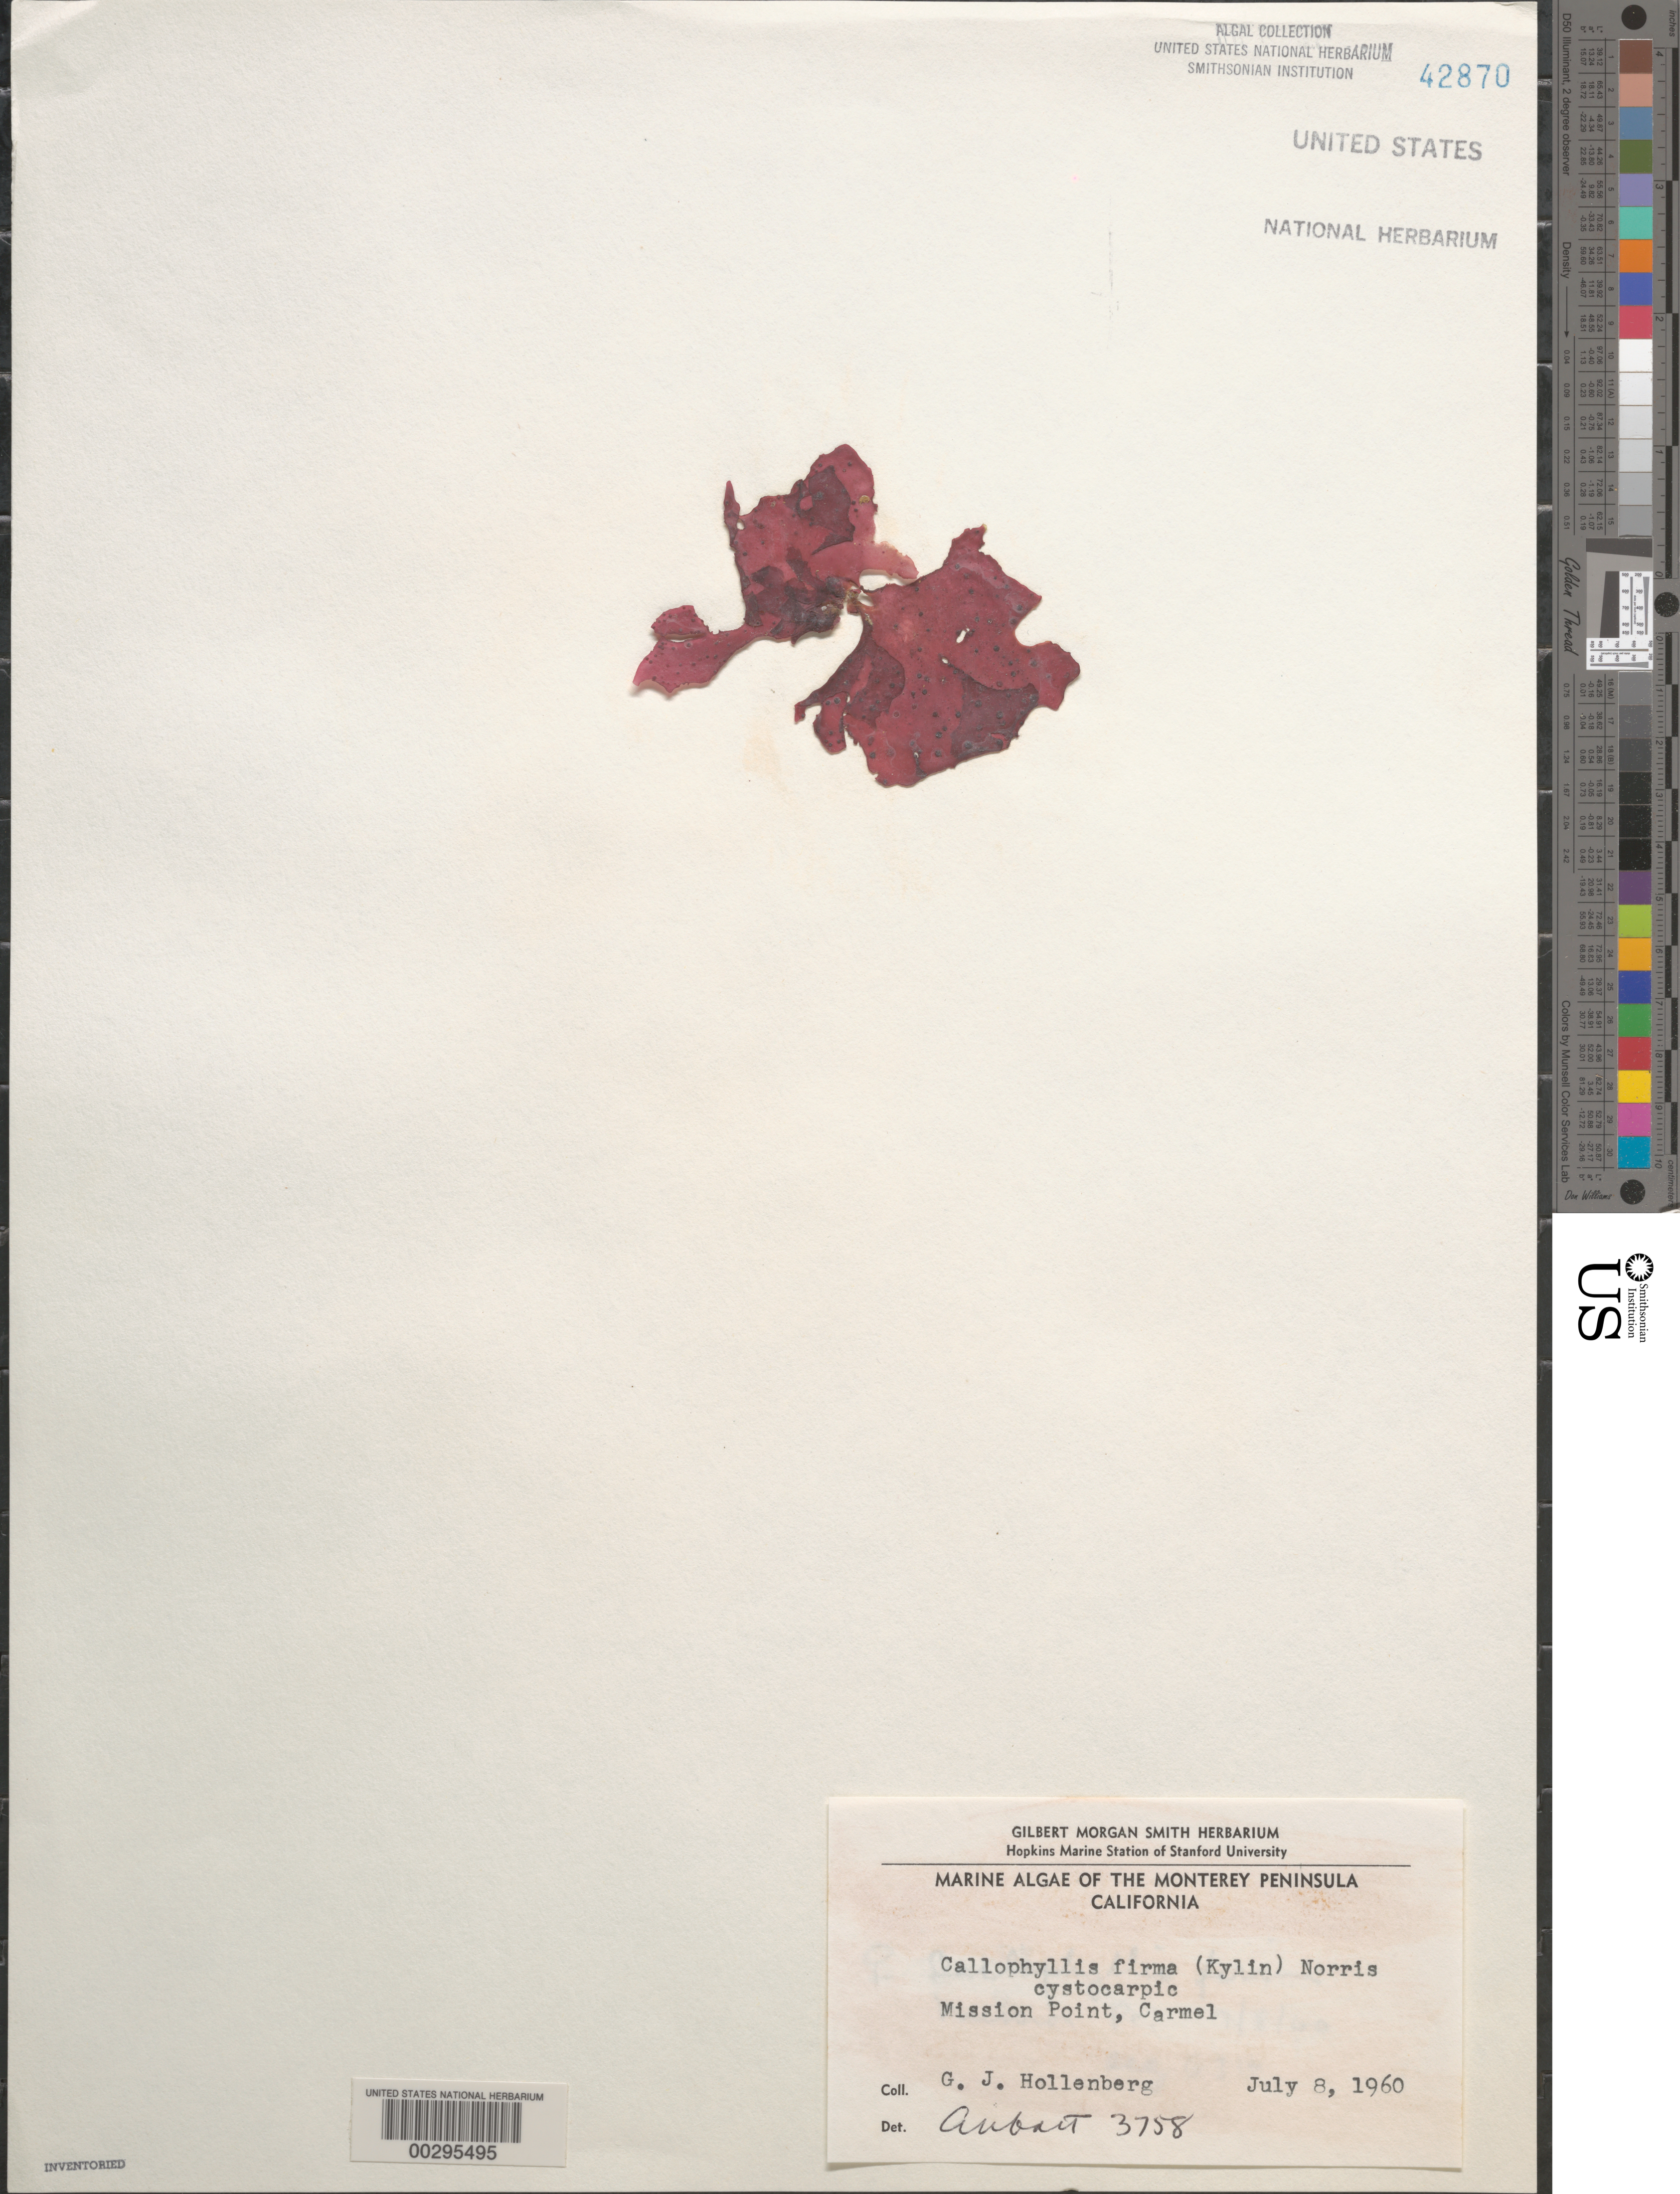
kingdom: Plantae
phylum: Rhodophyta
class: Florideophyceae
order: Gigartinales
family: Kallymeniaceae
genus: Salishia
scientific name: Salishia firma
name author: (Kylin) Clarkston & G.W. Saunders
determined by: Algae name updating Project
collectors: G. Hollenberg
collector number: IAA 3758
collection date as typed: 08 Jul 1960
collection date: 1960-07-08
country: United States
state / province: California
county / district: Monterey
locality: Mission Point, Carmel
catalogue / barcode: US 42870